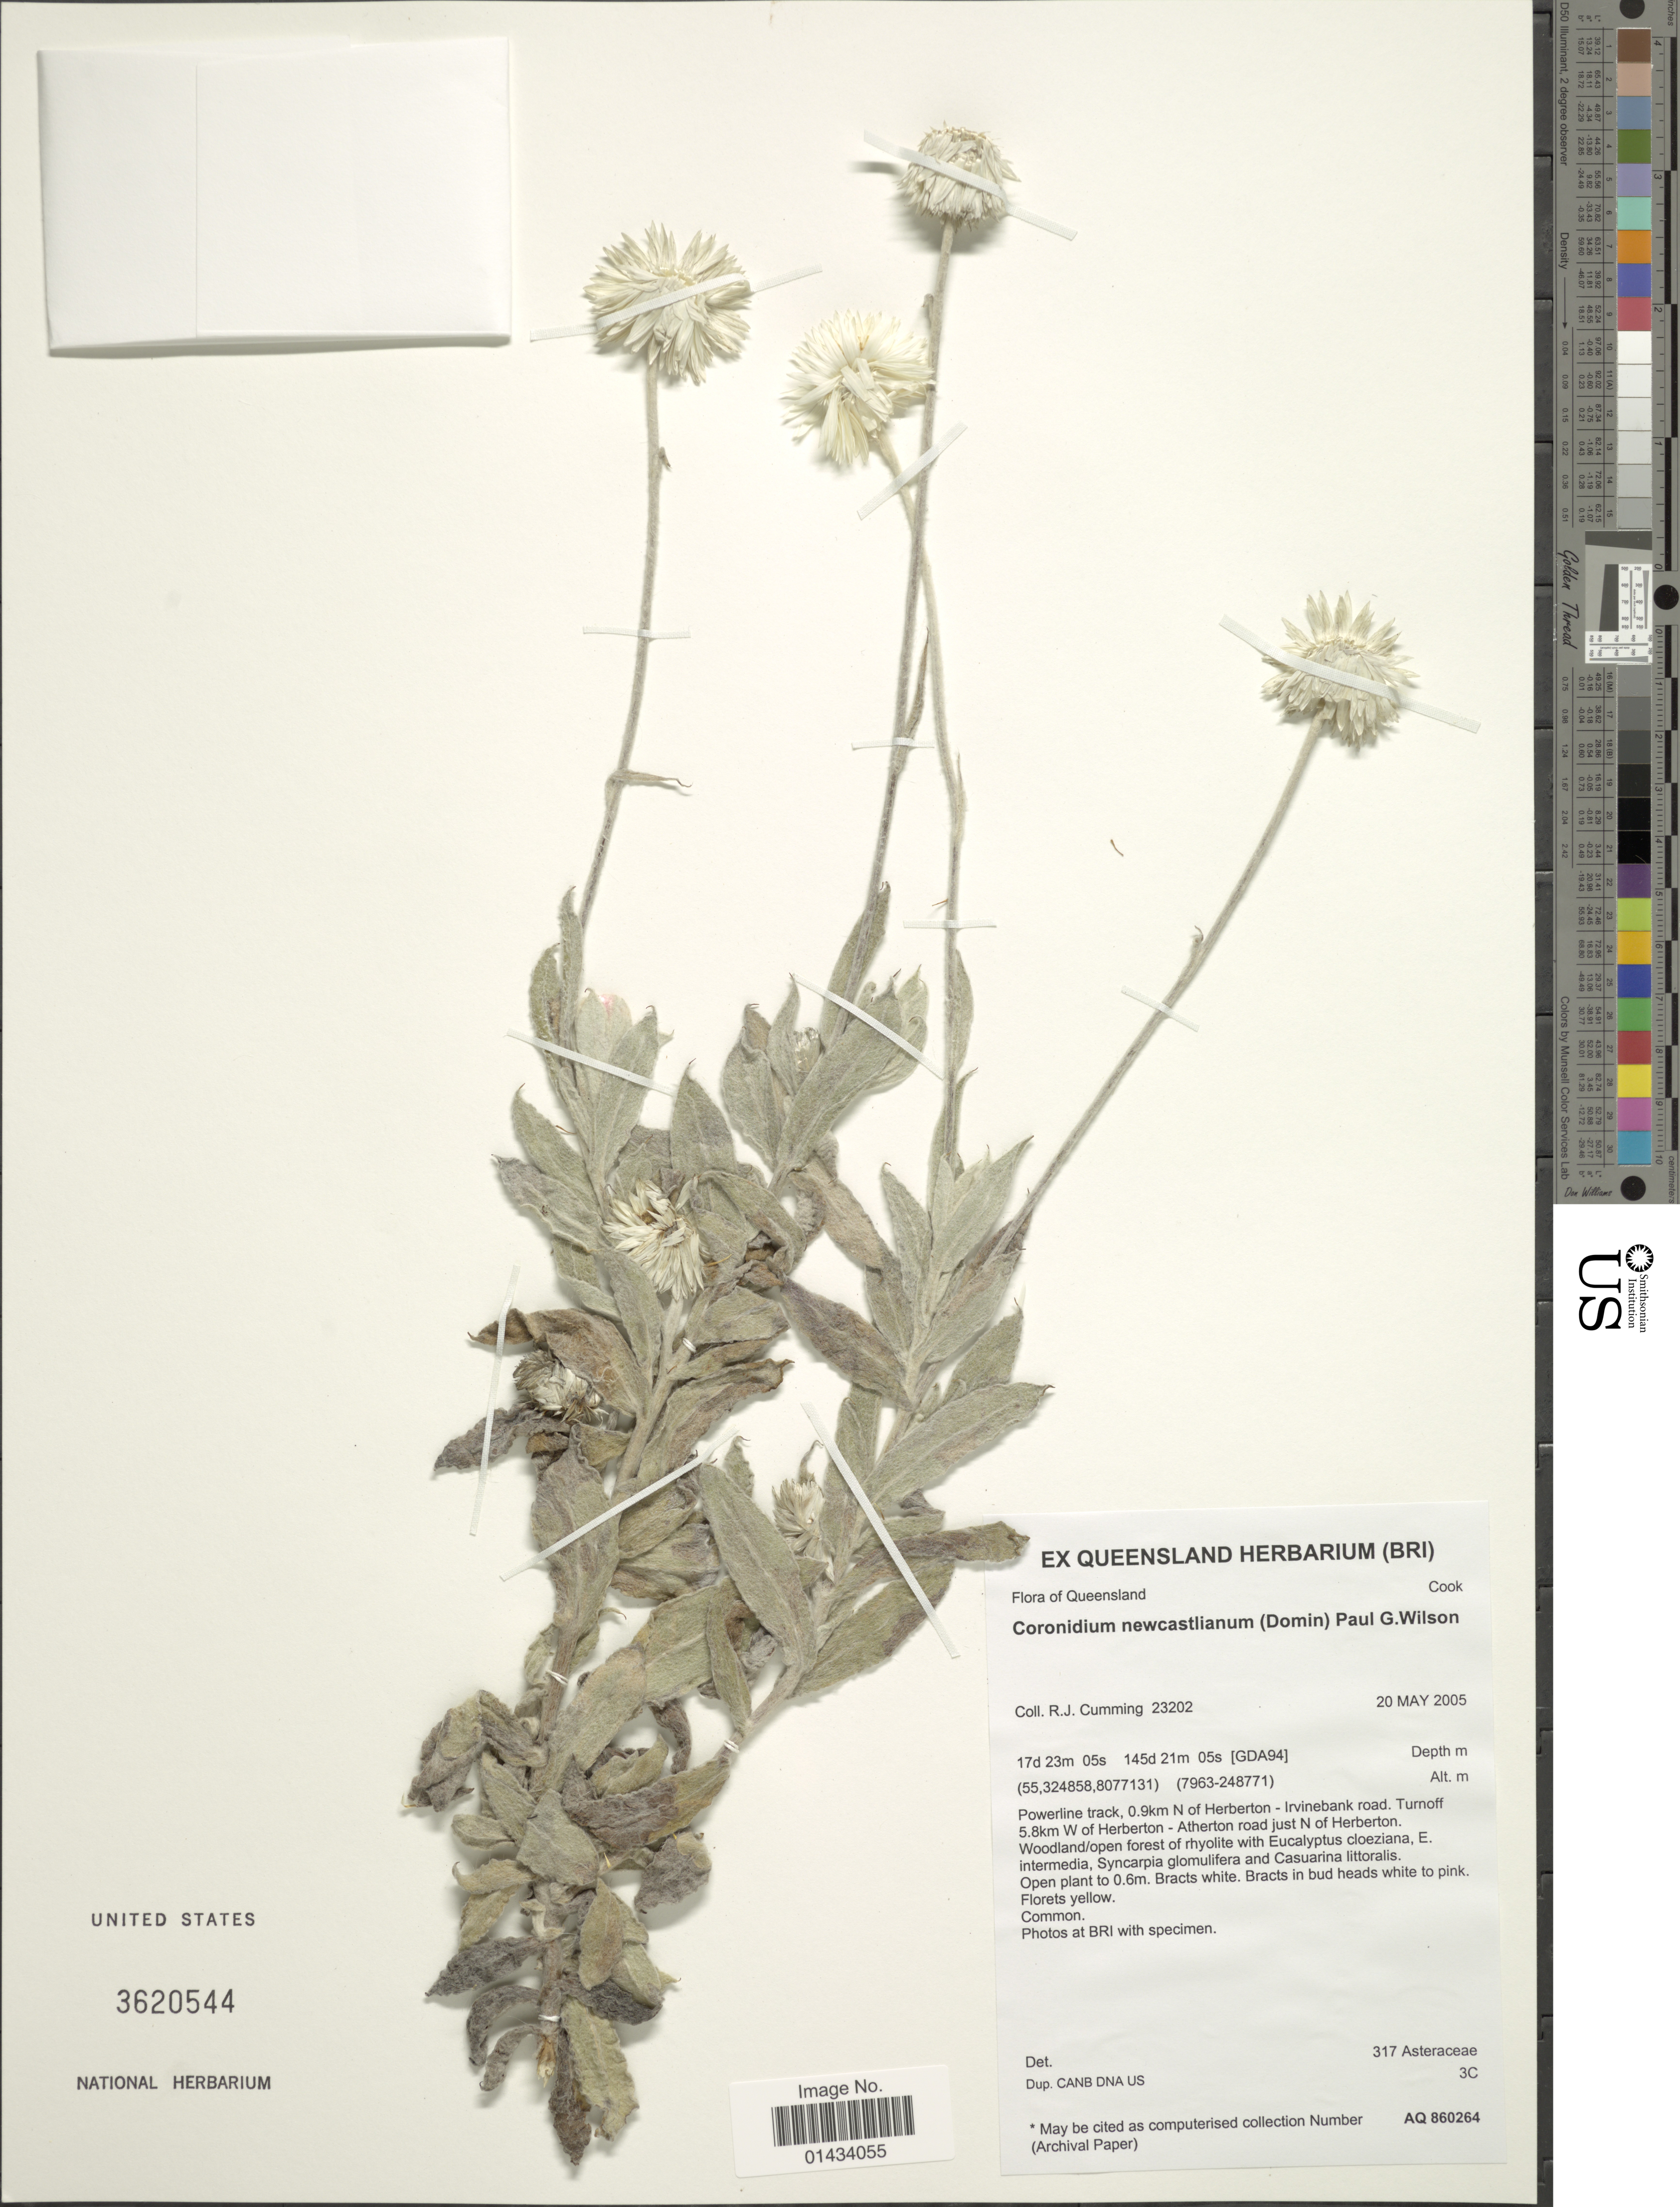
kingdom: Plantae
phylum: Tracheophyta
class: Magnoliopsida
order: Asterales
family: Asteraceae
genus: Coronidium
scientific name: Coronidium newcastlianum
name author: (Domin) Paul G. Wilson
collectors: R. Cumming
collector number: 2302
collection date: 2005-05-20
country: Australia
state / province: Queensland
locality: Powerline track, 0.9 km N of erberton, Irvinebank road, Turnoff 5.8km W of Herberton, Atherton road just N of Herberton, woodland/open forest of rhyolite with Eucalyptus cloeziana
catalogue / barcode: US 3620544